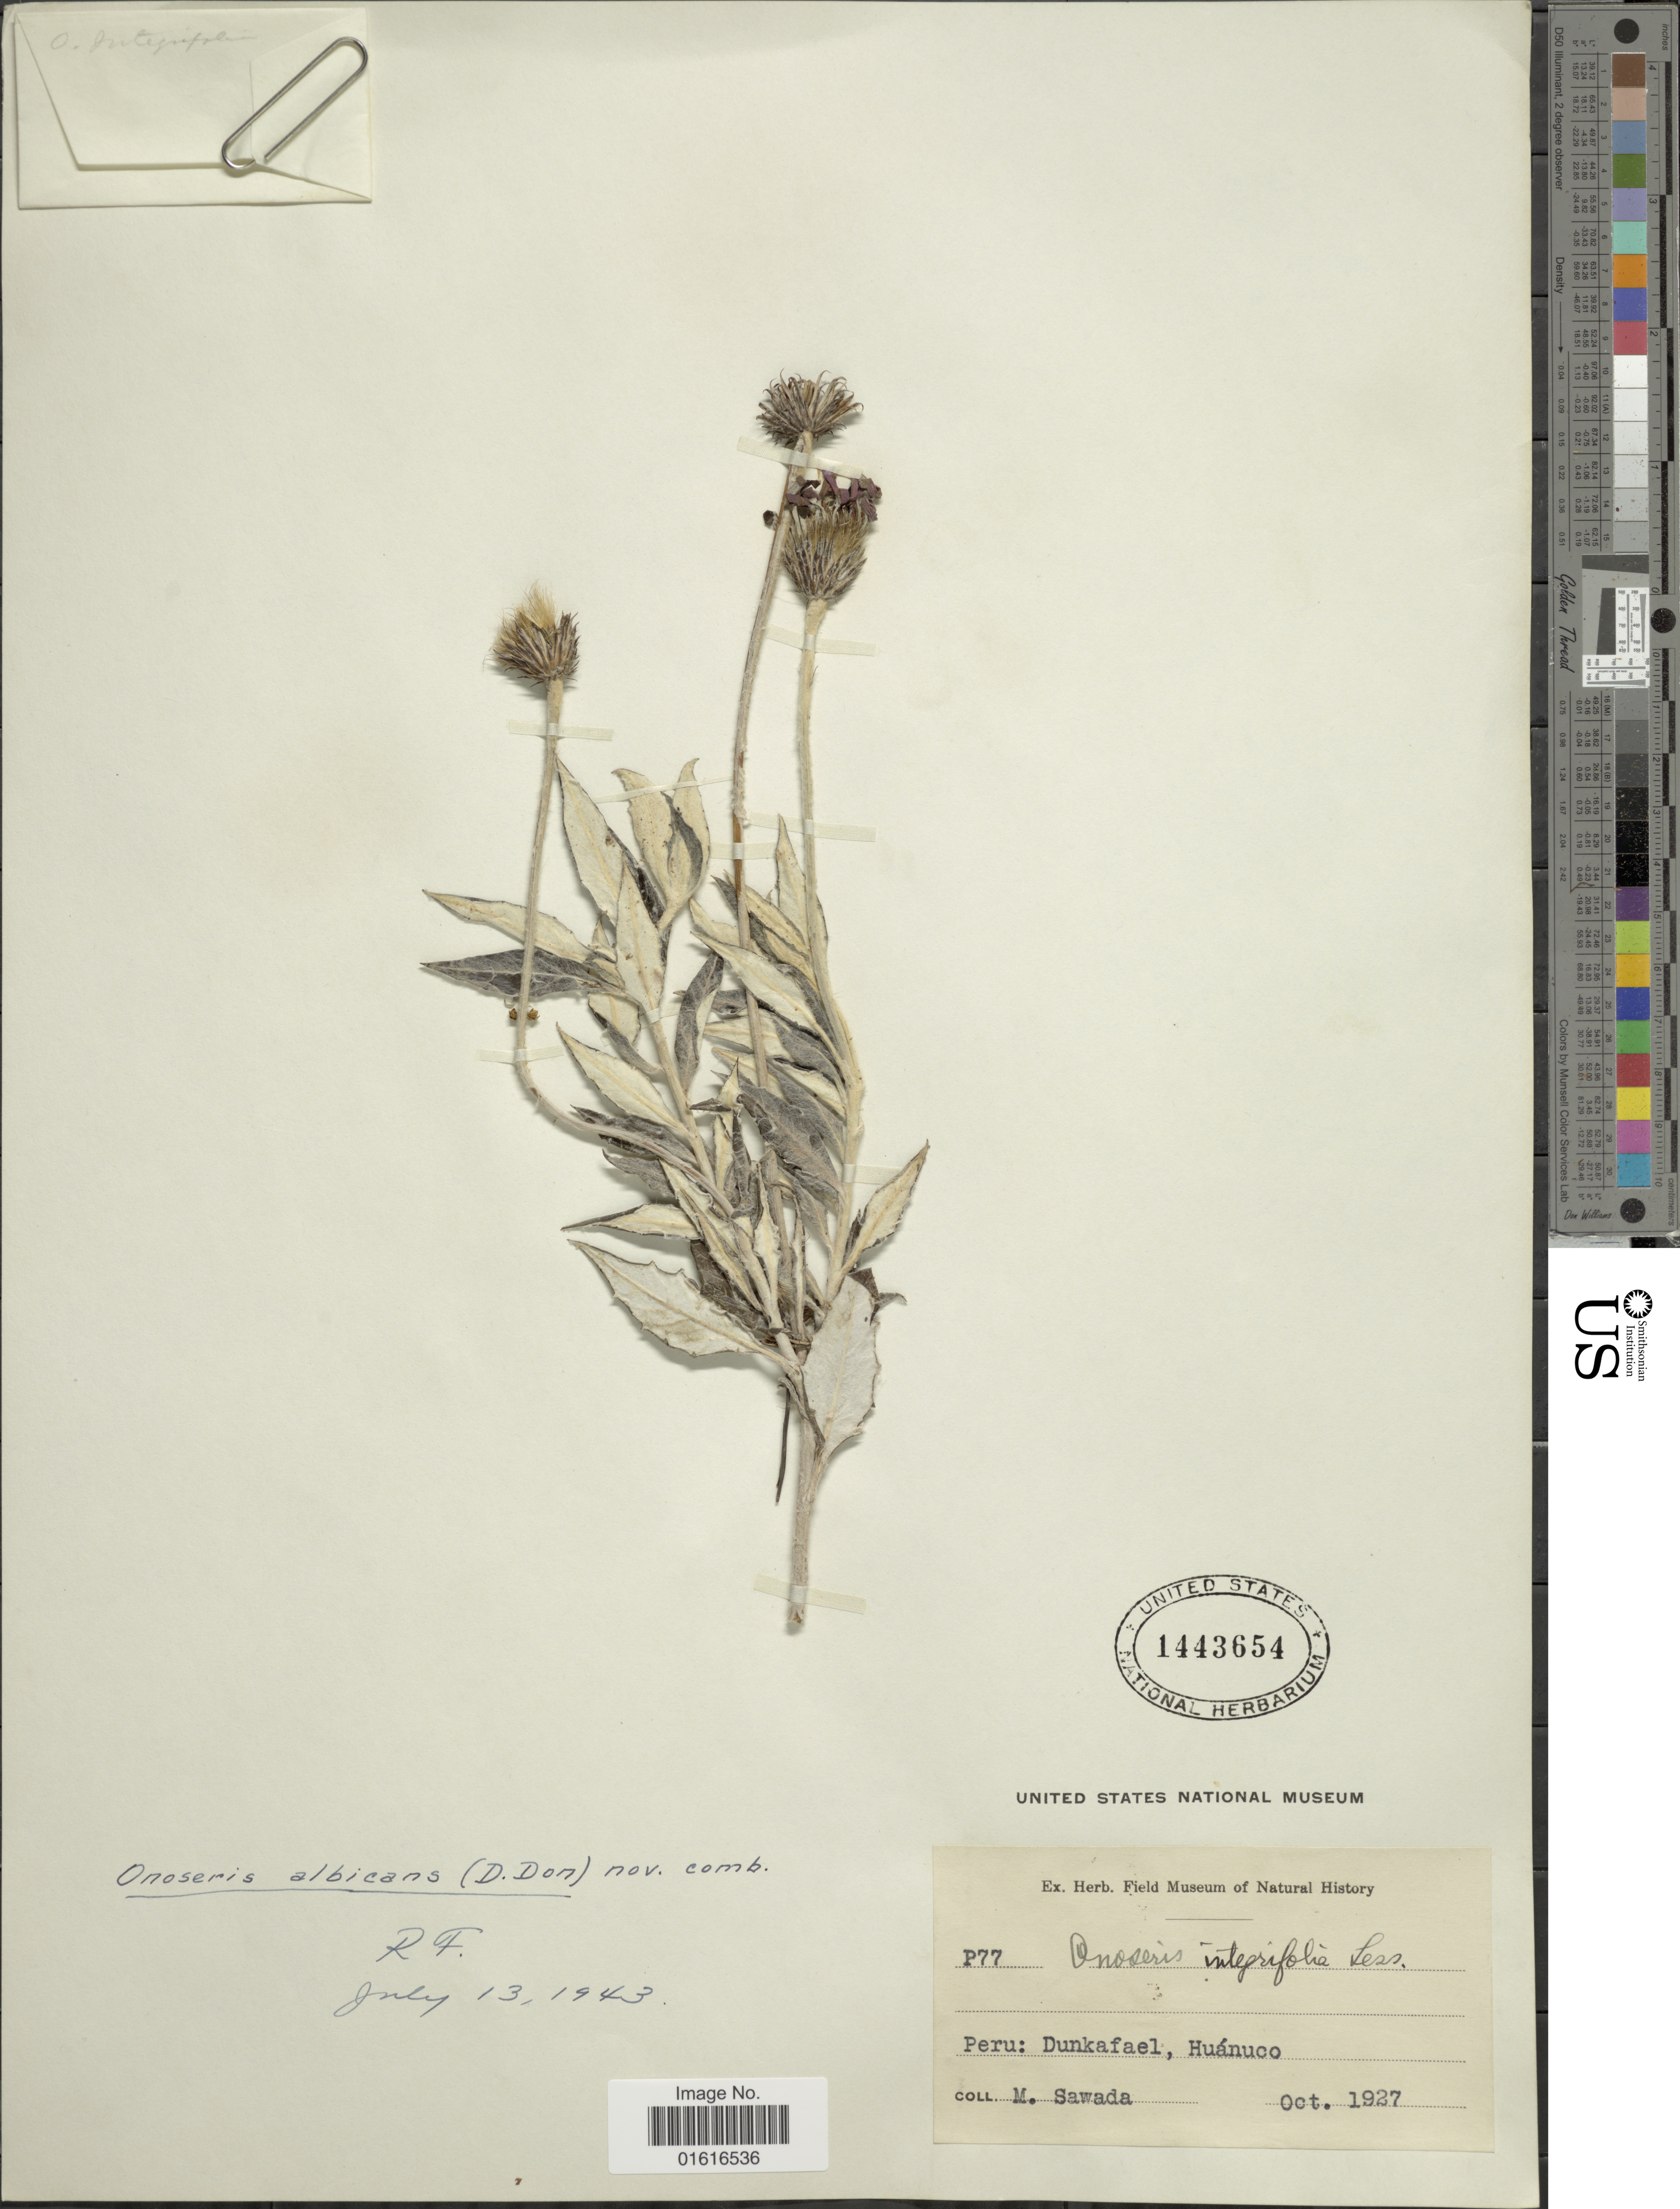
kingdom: Plantae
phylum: Tracheophyta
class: Magnoliopsida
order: Asterales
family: Asteraceae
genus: Onoseris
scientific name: Onoseris albicans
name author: (D. Don) Ferreyra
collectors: M. Sawada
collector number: P77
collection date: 1927-10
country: Peru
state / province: Huánuco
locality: Dunkafael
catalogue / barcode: US 1443654